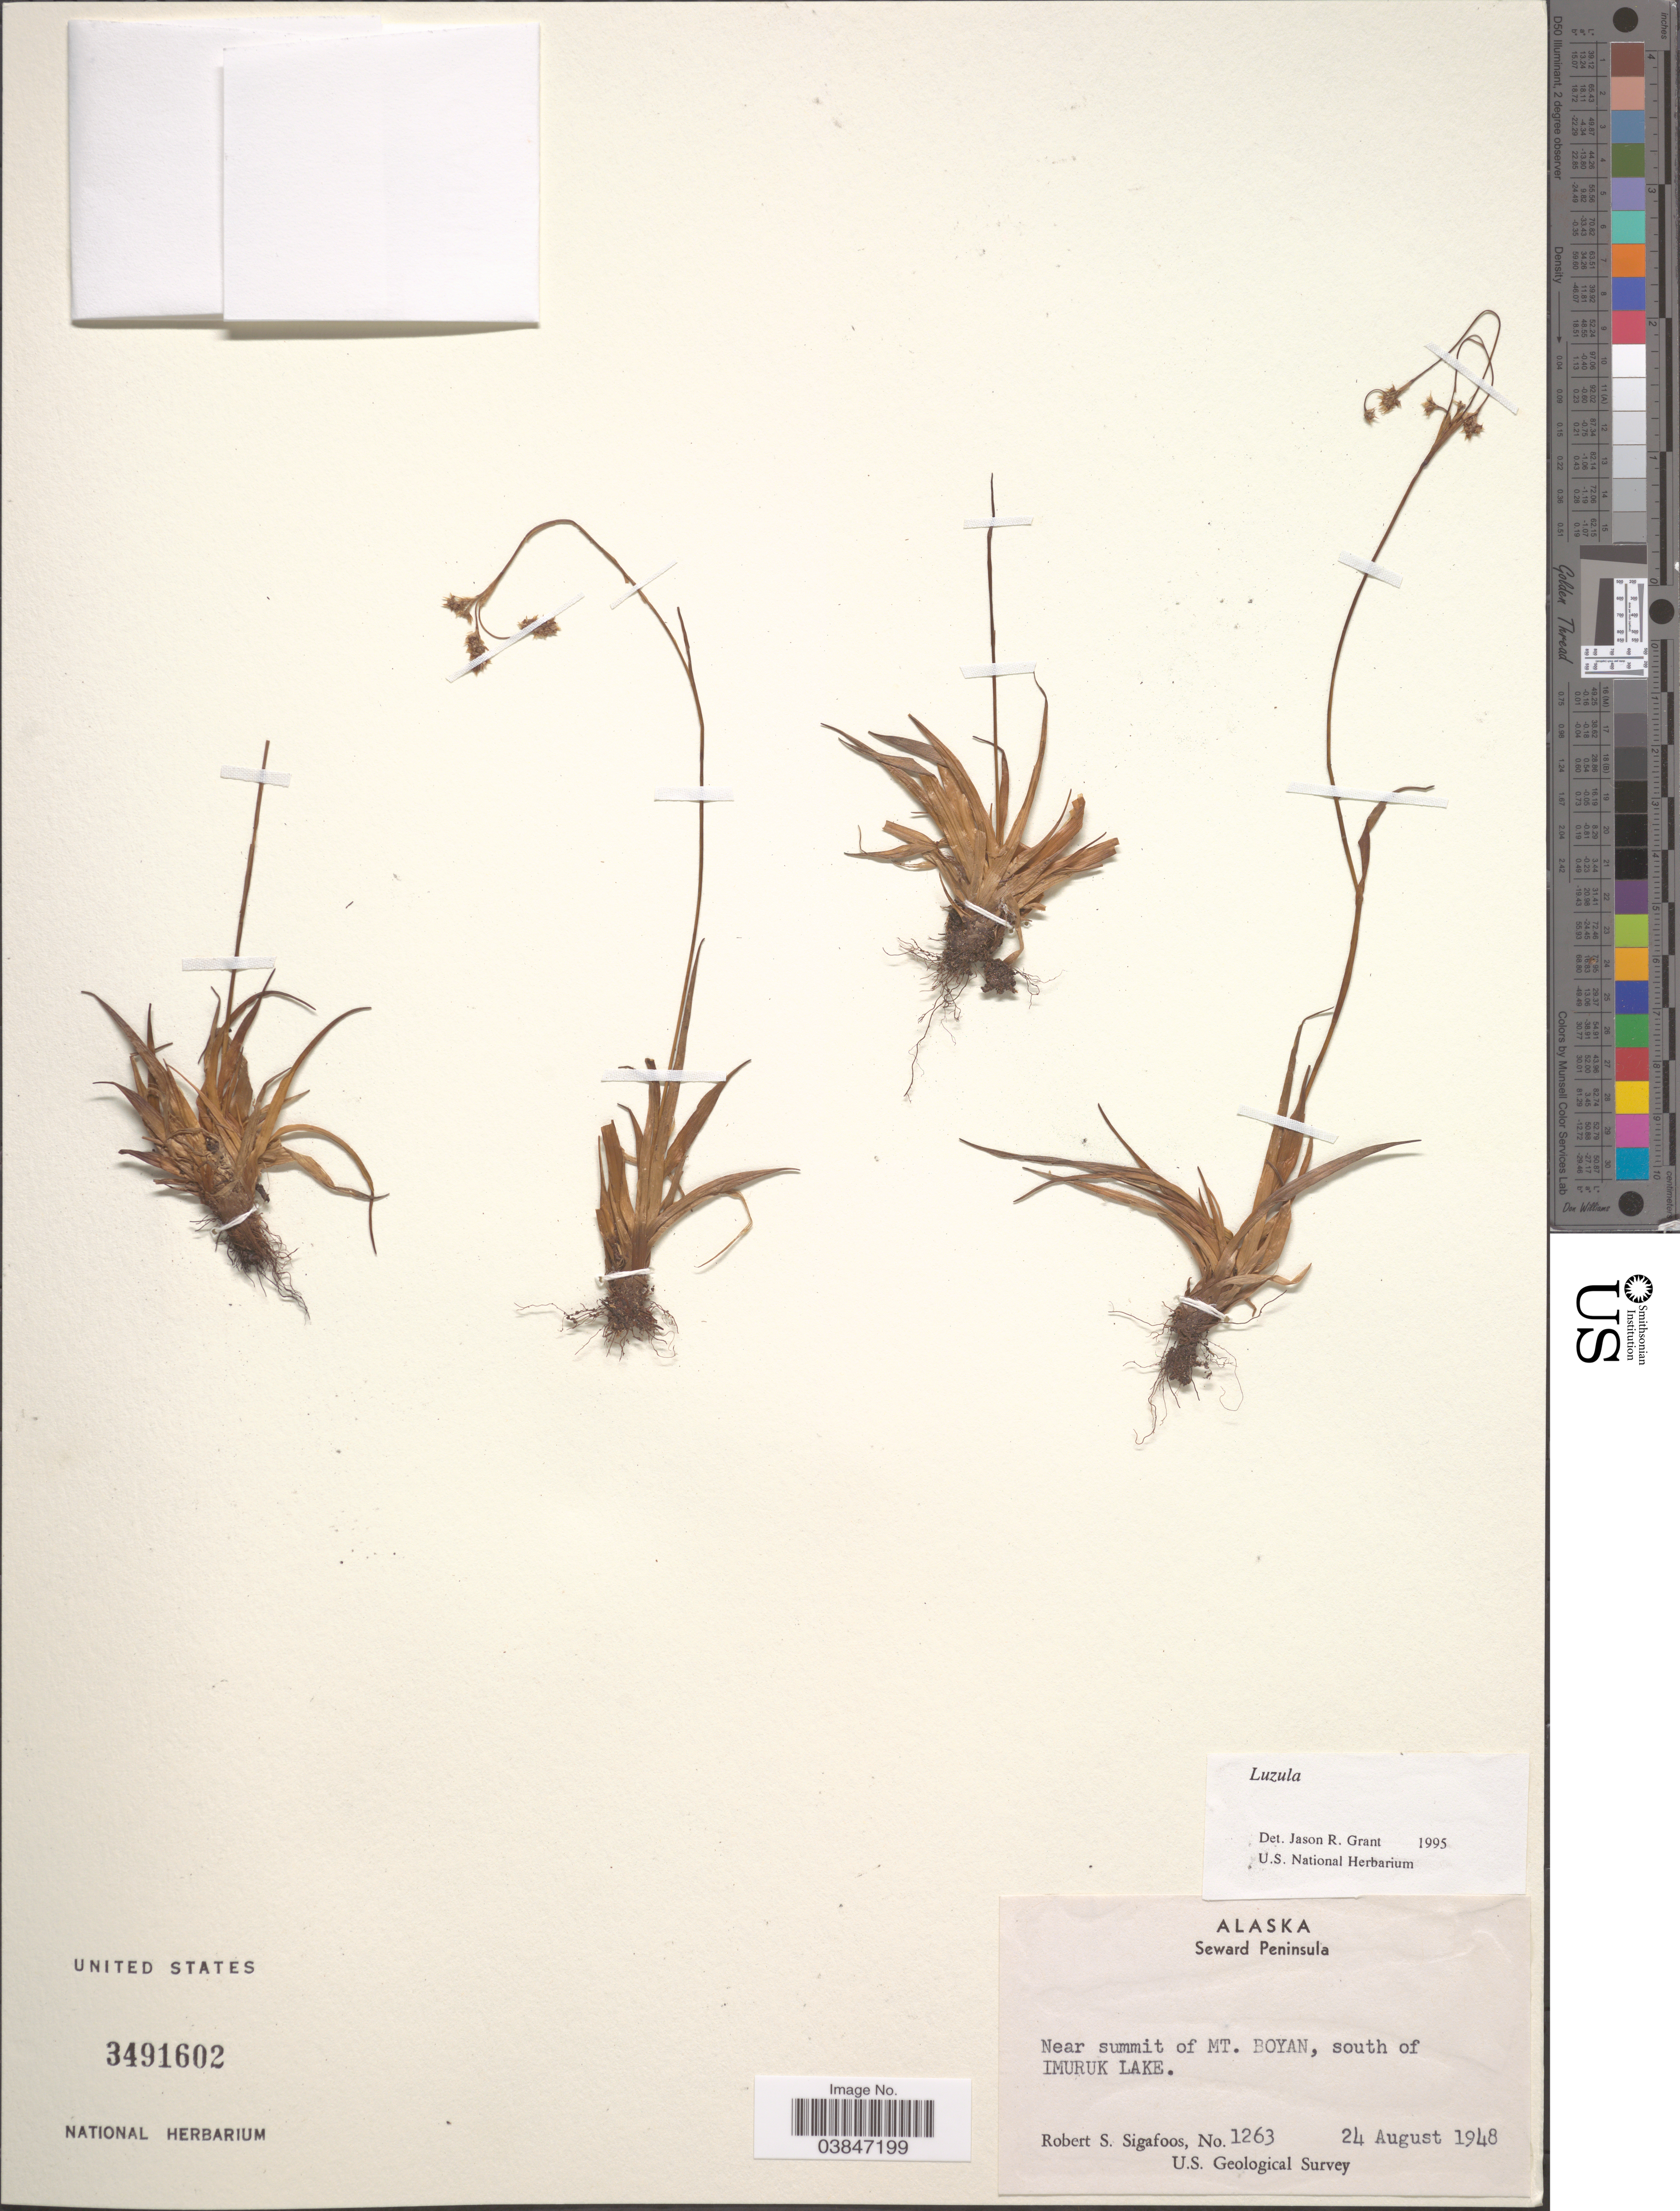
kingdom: Plantae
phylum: Tracheophyta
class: Liliopsida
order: Poales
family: Juncaceae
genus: Luzula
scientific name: Luzula sp.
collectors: R. Sigafoos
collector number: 1263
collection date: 1948-08-24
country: United States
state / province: Alaska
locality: Seward Peninsula. Near summit of Mt. Boyan, south of Imuruk Lake.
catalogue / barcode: US 3491602